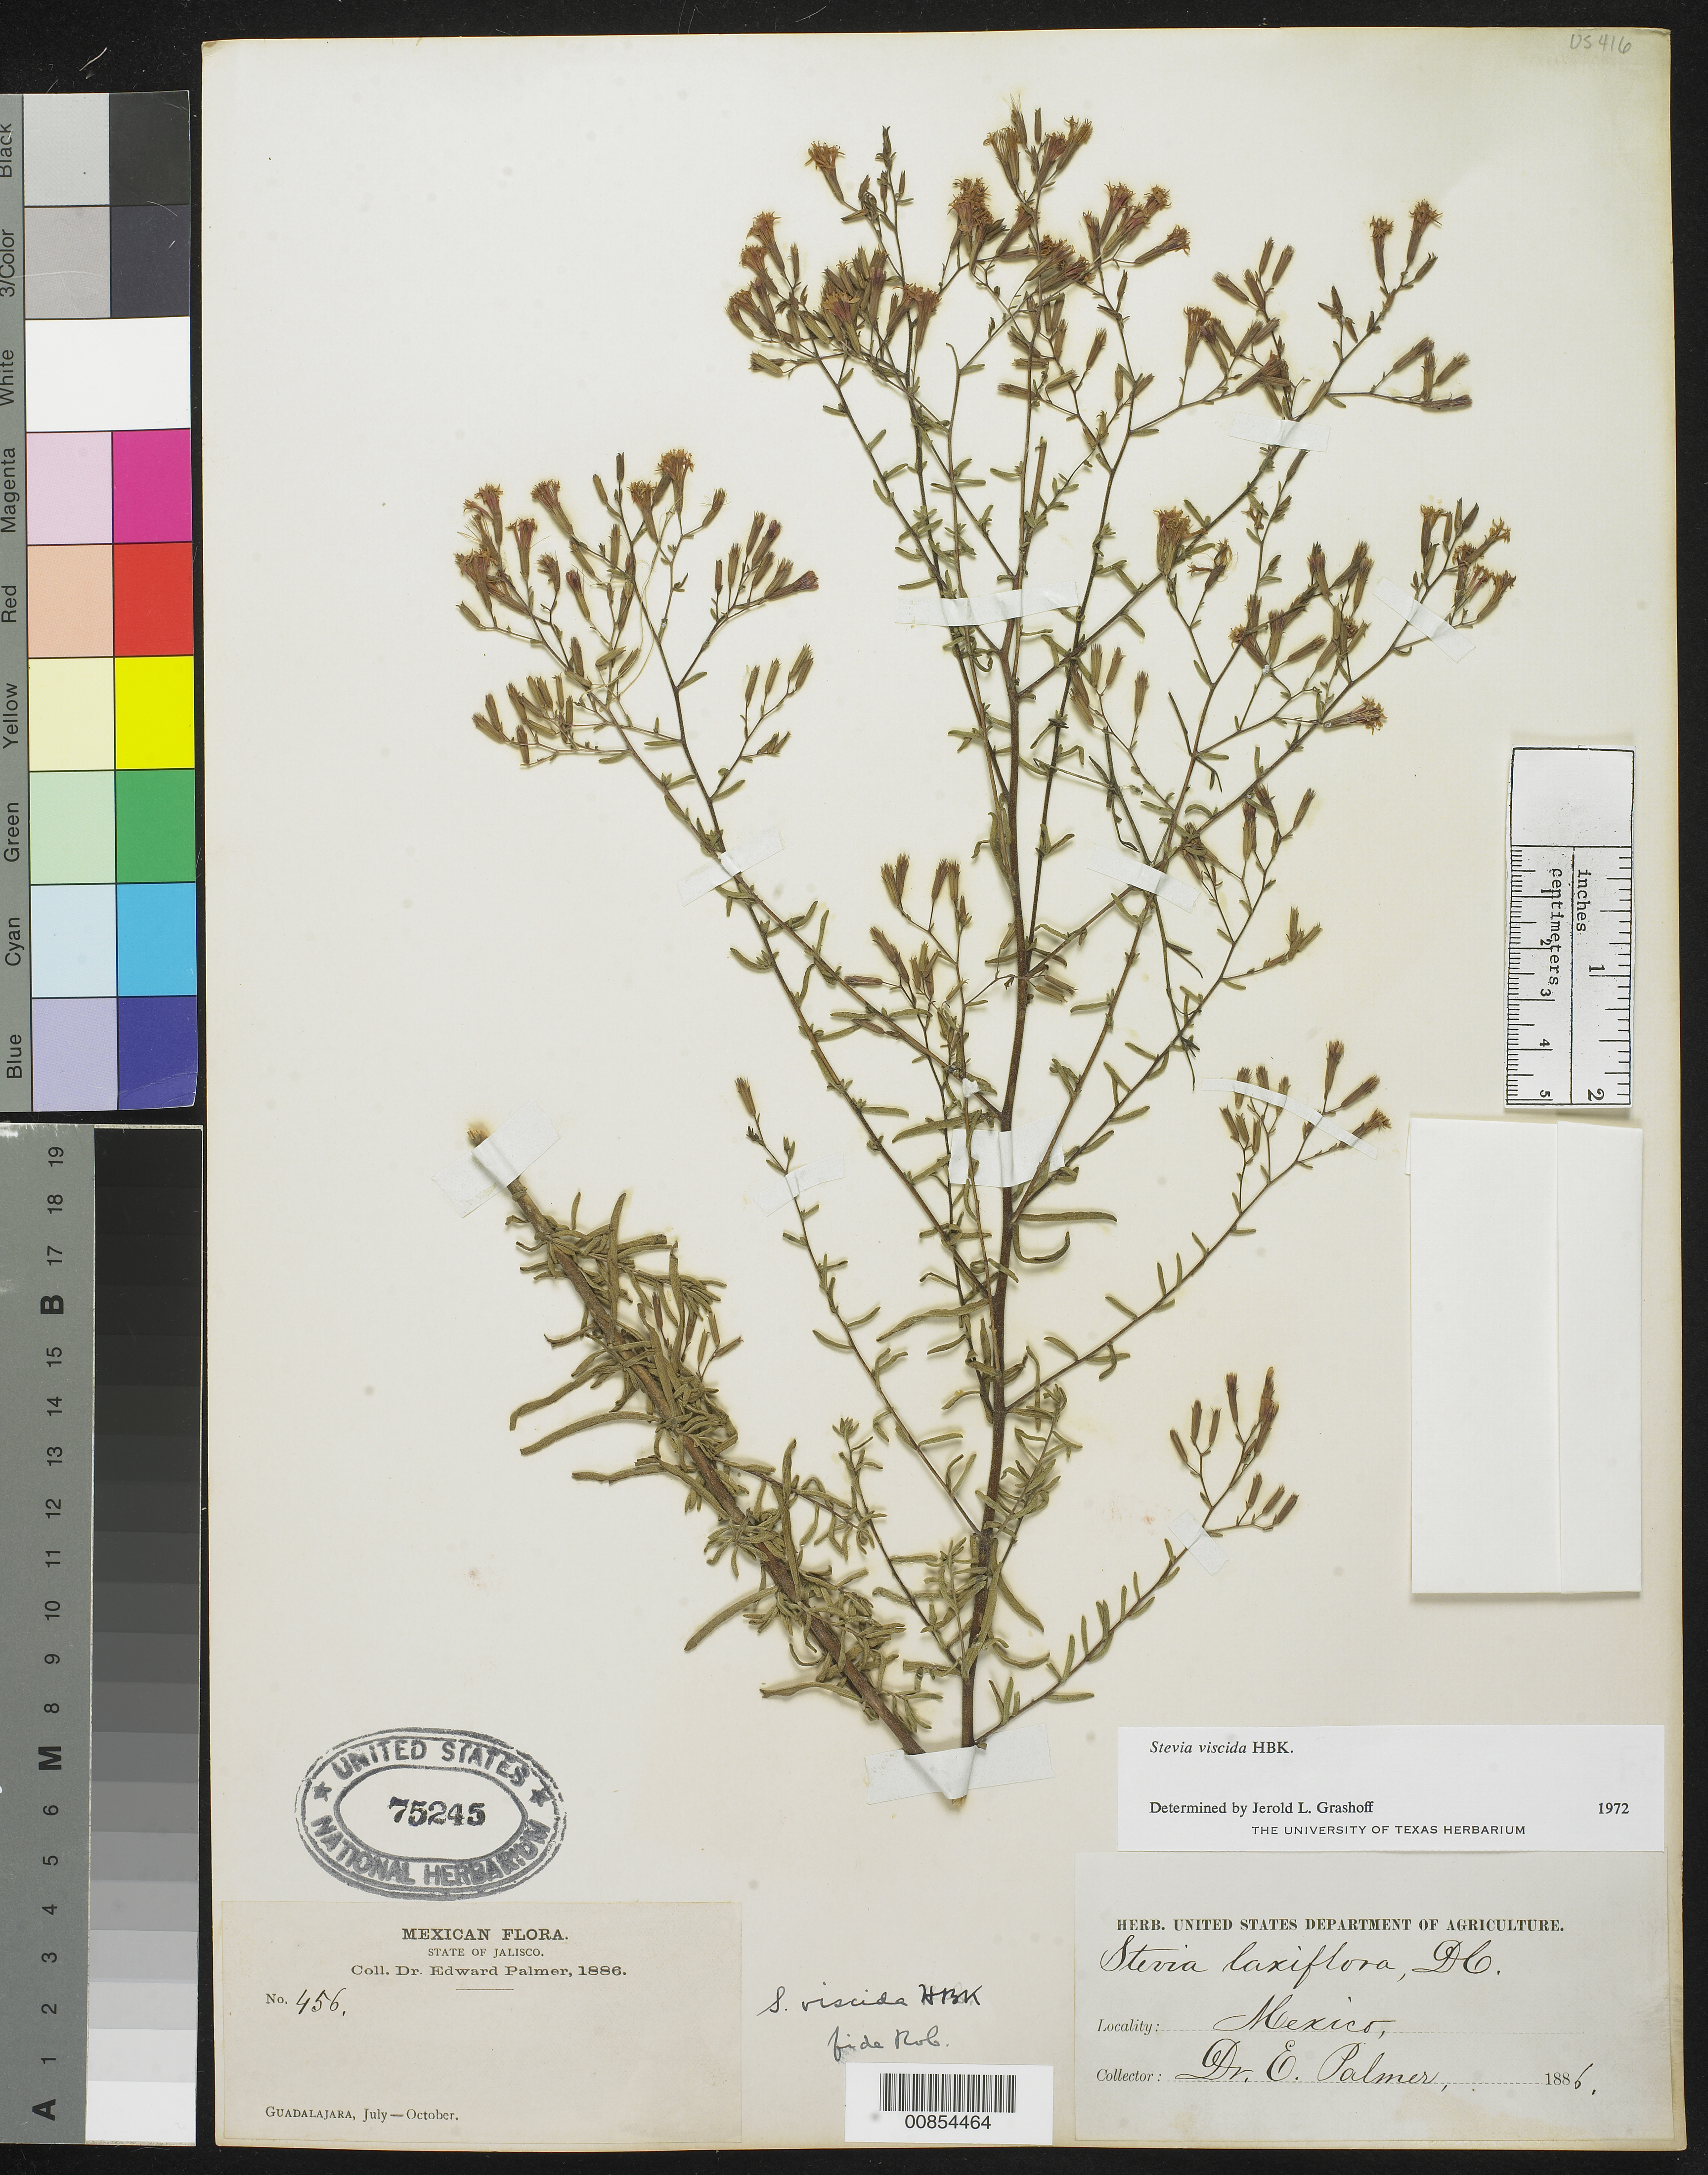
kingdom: Plantae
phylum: Tracheophyta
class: Magnoliopsida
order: Asterales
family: Asteraceae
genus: Stevia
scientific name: Stevia viscida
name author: Kunth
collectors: E. Palmer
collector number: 456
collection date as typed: Jul 1886 to -- Oct 1886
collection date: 1886-07/1886-10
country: Mexico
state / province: Jalisco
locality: Guadalajara, Jalisco.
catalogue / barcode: US 75245